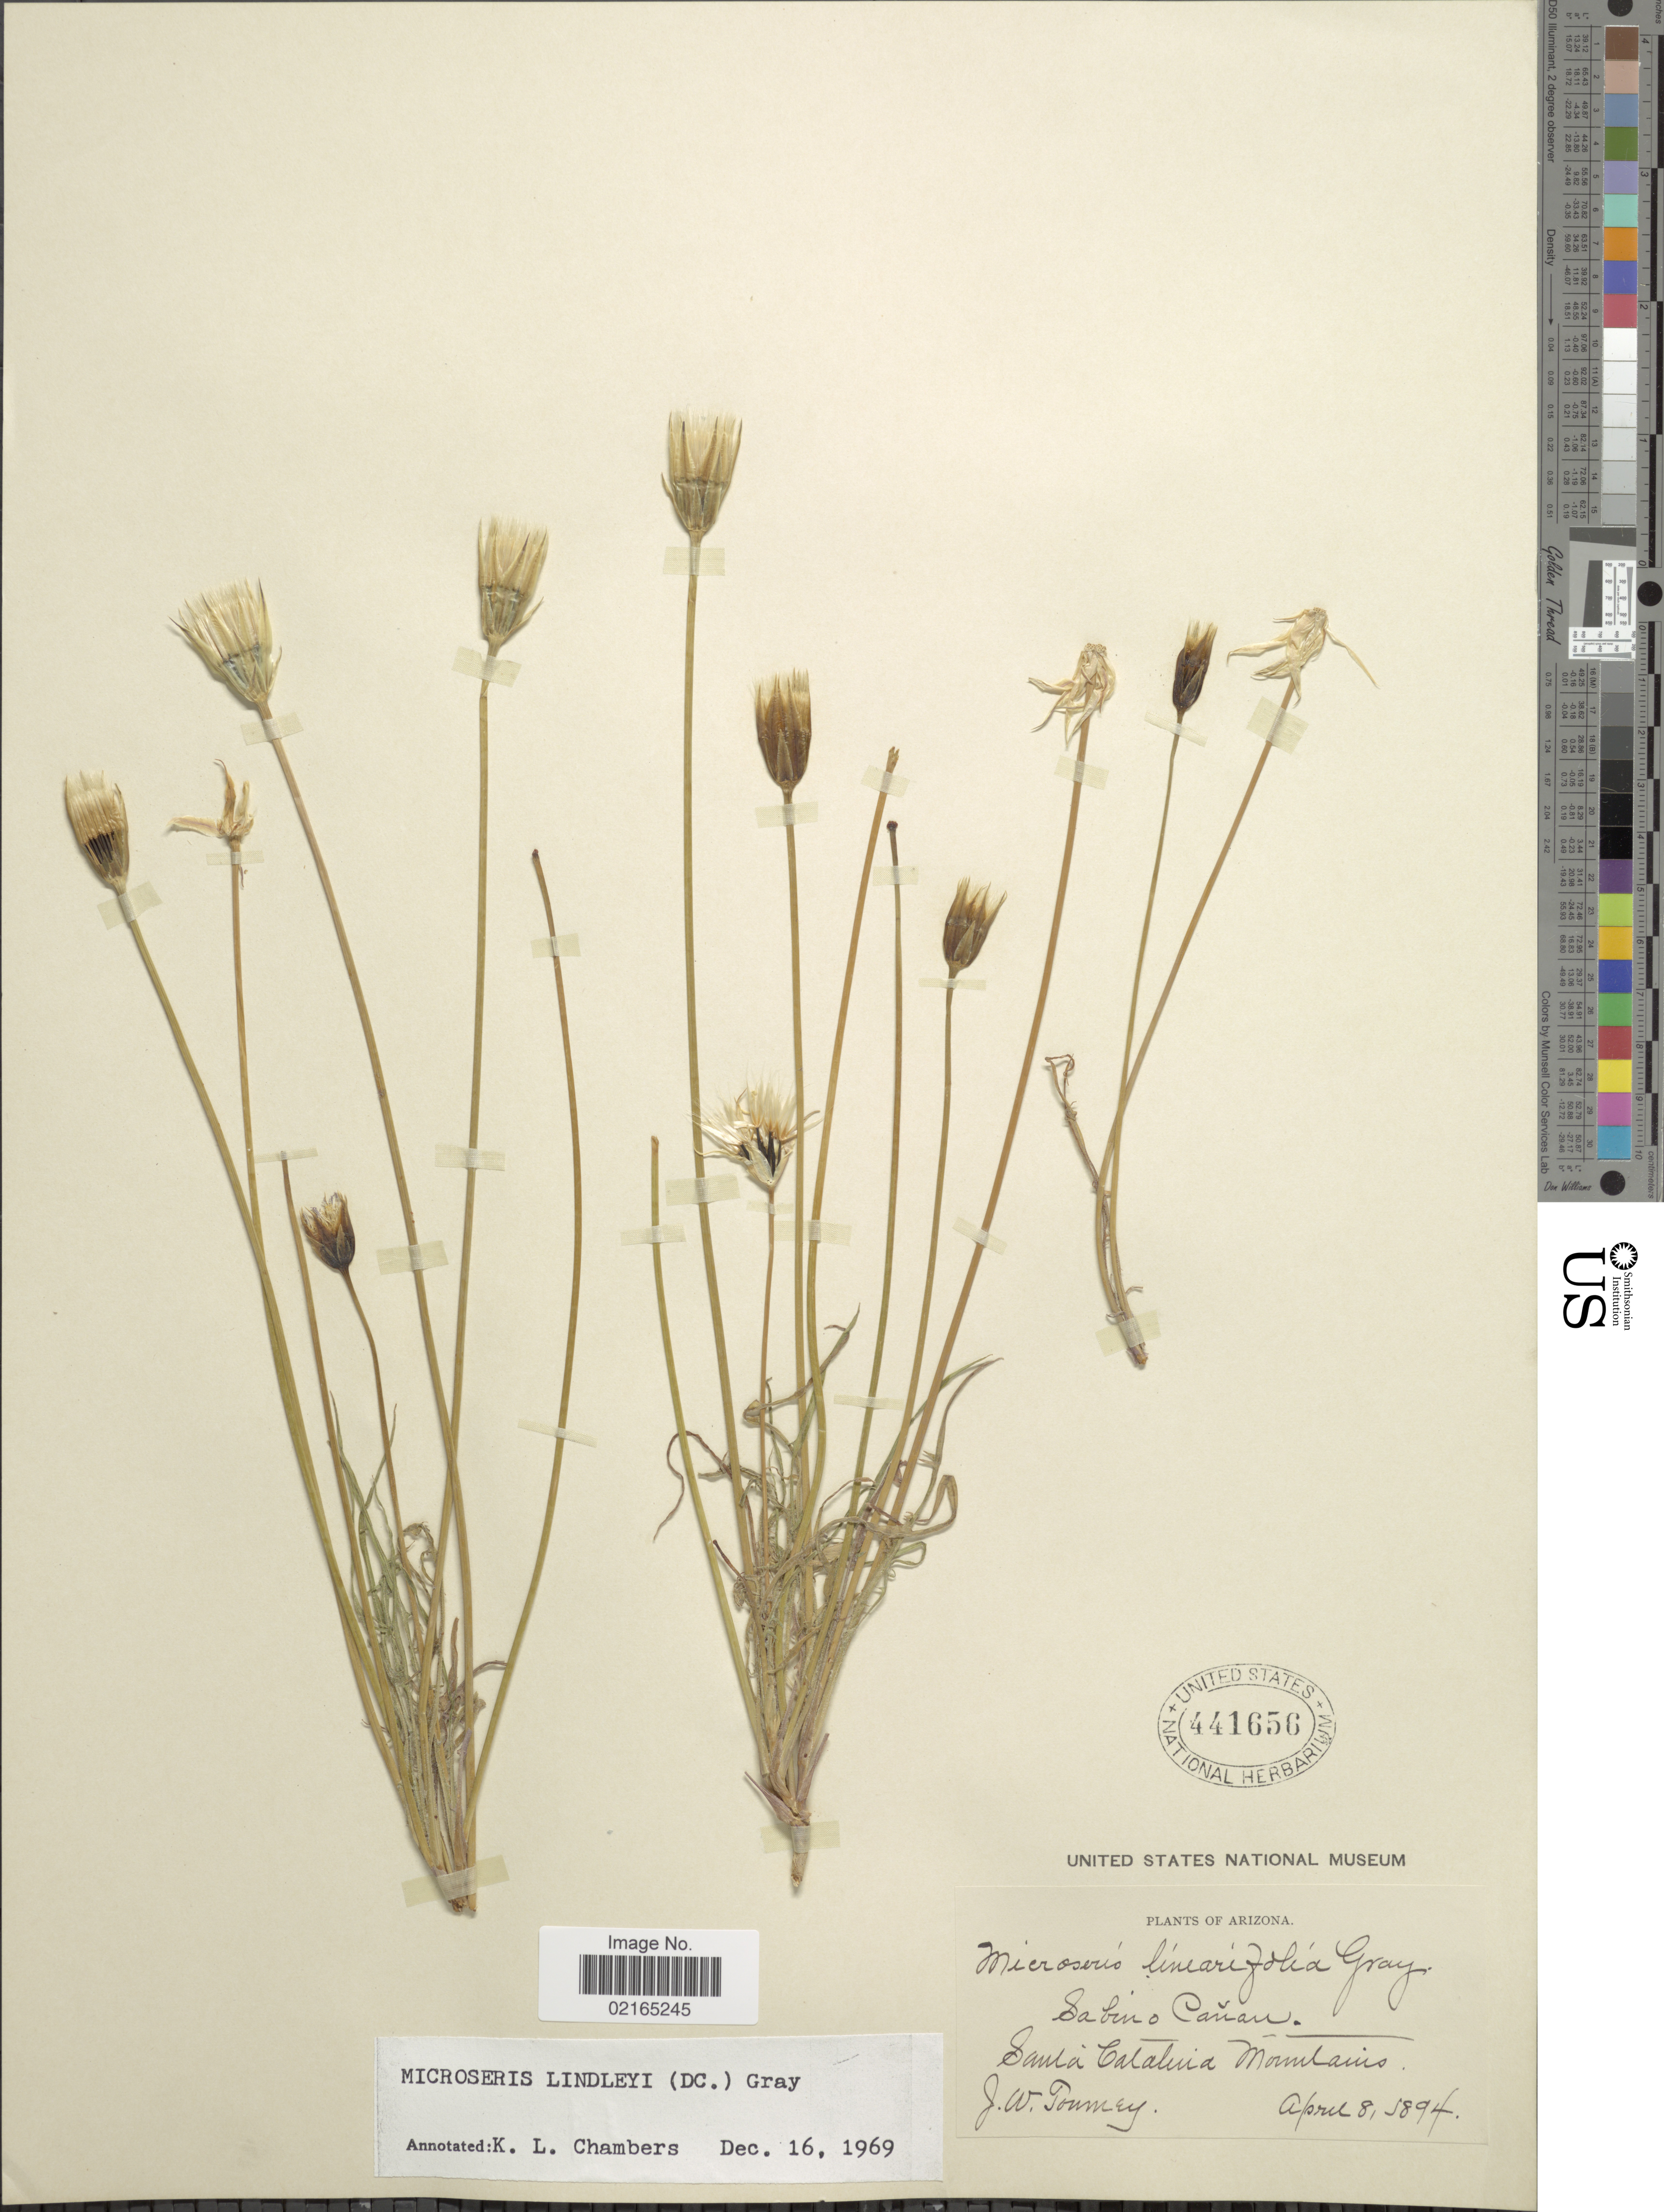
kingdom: Plantae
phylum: Tracheophyta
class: Magnoliopsida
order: Asterales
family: Asteraceae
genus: Uropappus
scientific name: Uropappus lindleyi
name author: (DC.) Nutt.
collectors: J. W. Toumey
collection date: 1894-04-08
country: United States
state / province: Arizona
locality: Santa Catalina Mountains, Sabino Cañon.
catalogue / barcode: US 441656